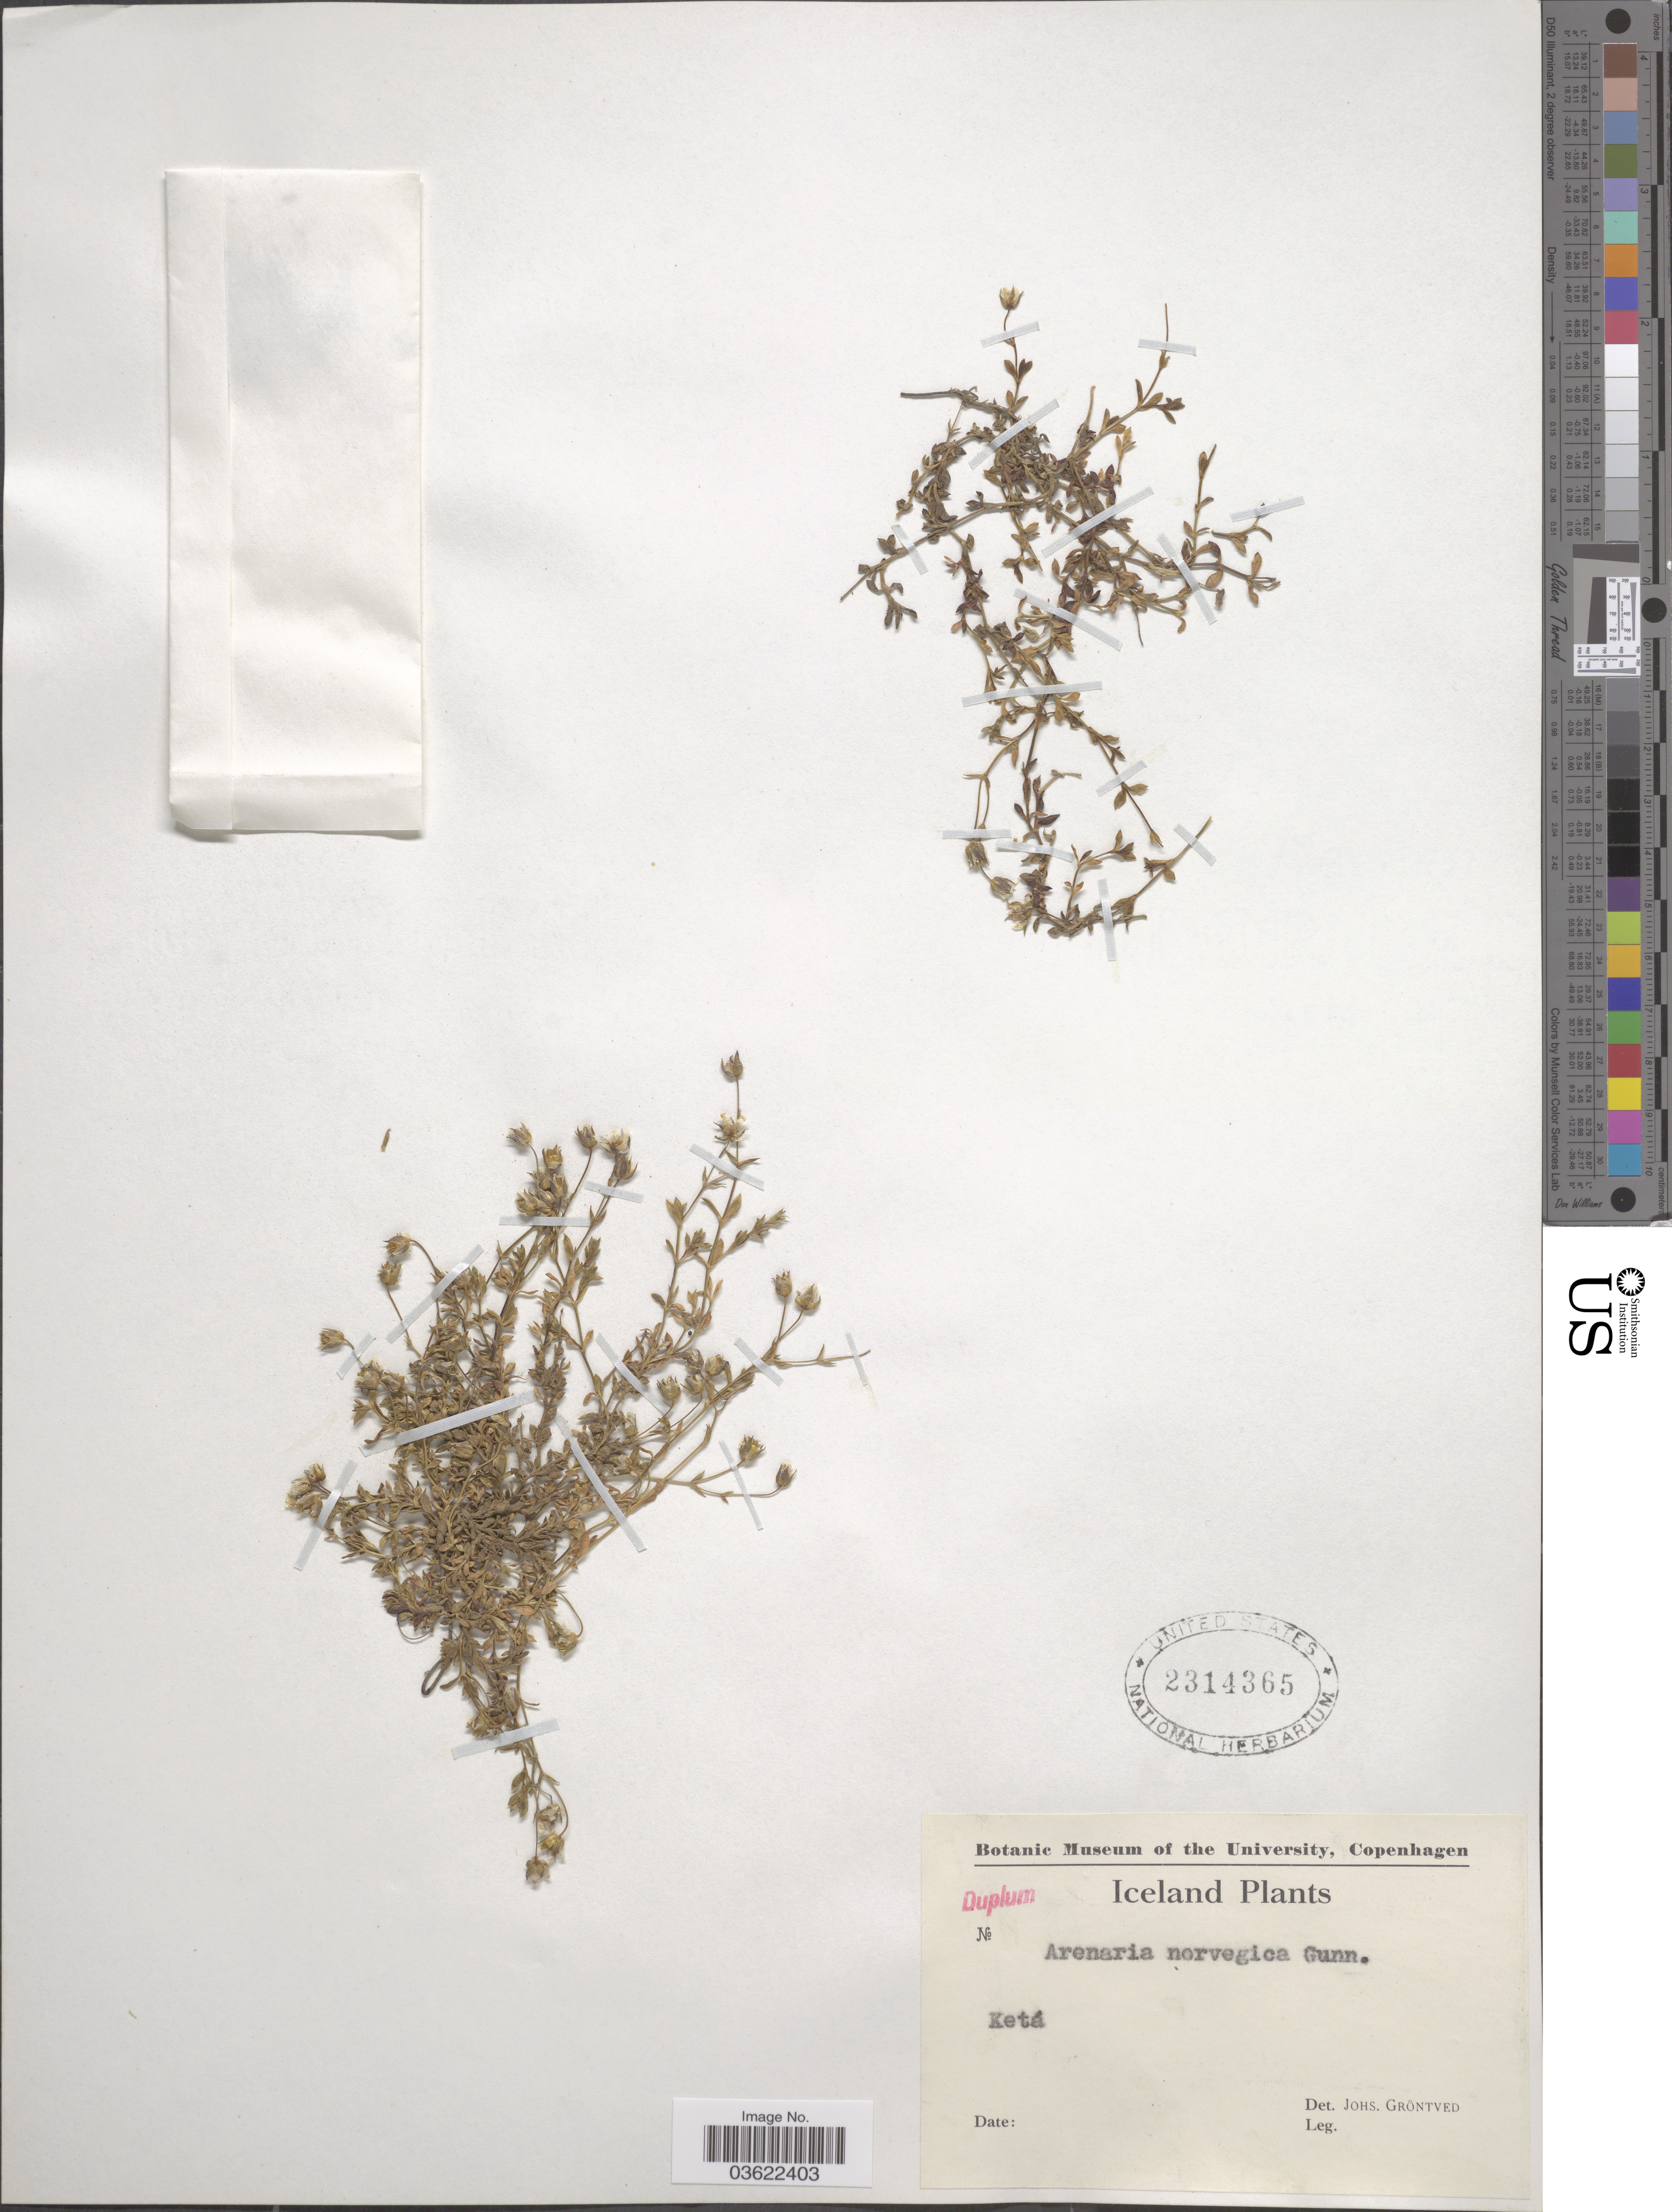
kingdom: Plantae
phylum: Tracheophyta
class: Magnoliopsida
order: Caryophyllales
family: Caryophyllaceae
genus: Arenaria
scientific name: Arenaria norvegica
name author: Gunnerus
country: Iceland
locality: Ketá.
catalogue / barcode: US 2314365